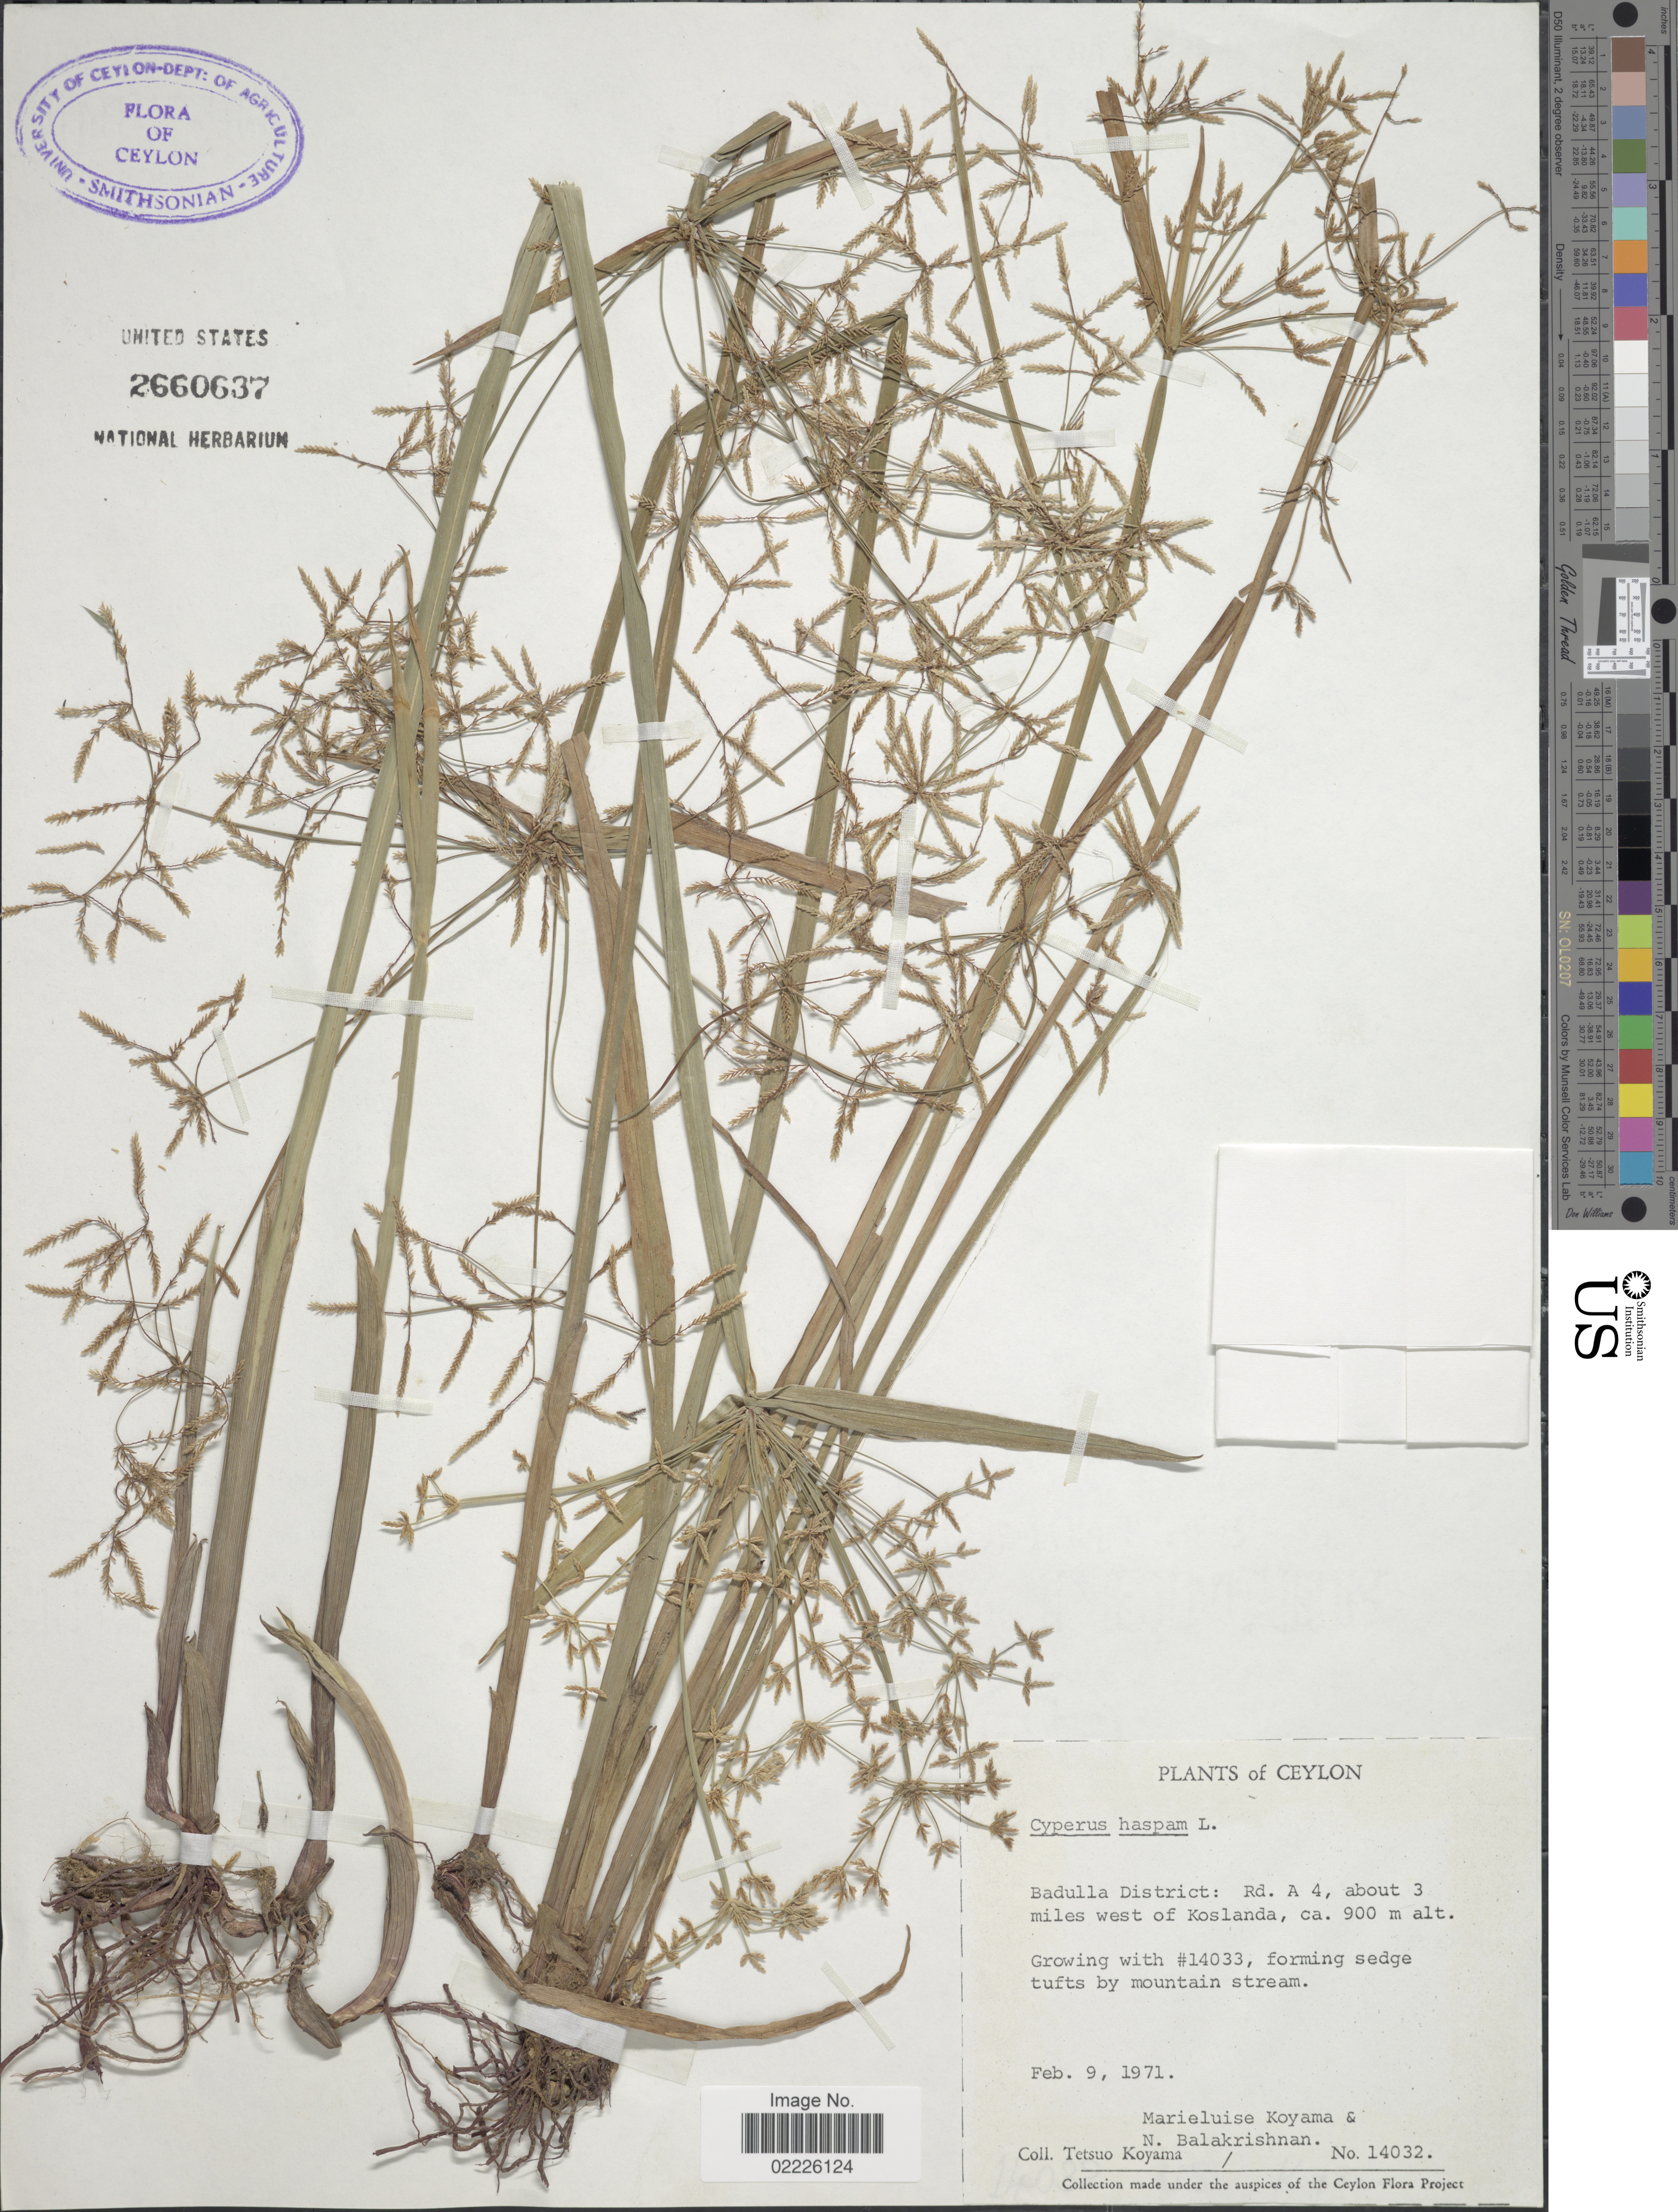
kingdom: Plantae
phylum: Tracheophyta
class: Liliopsida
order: Poales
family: Cyperaceae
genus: Cyperus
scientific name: Cyperus haspan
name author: L.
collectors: T. Koyama, M. Koyama & N. Balakrishnan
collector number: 14032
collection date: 1971-02-09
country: Sri Lanka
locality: Ceylon, Badulla District: Rd. A4, about 3 miles west of Koslanda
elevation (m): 900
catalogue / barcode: US 2660637